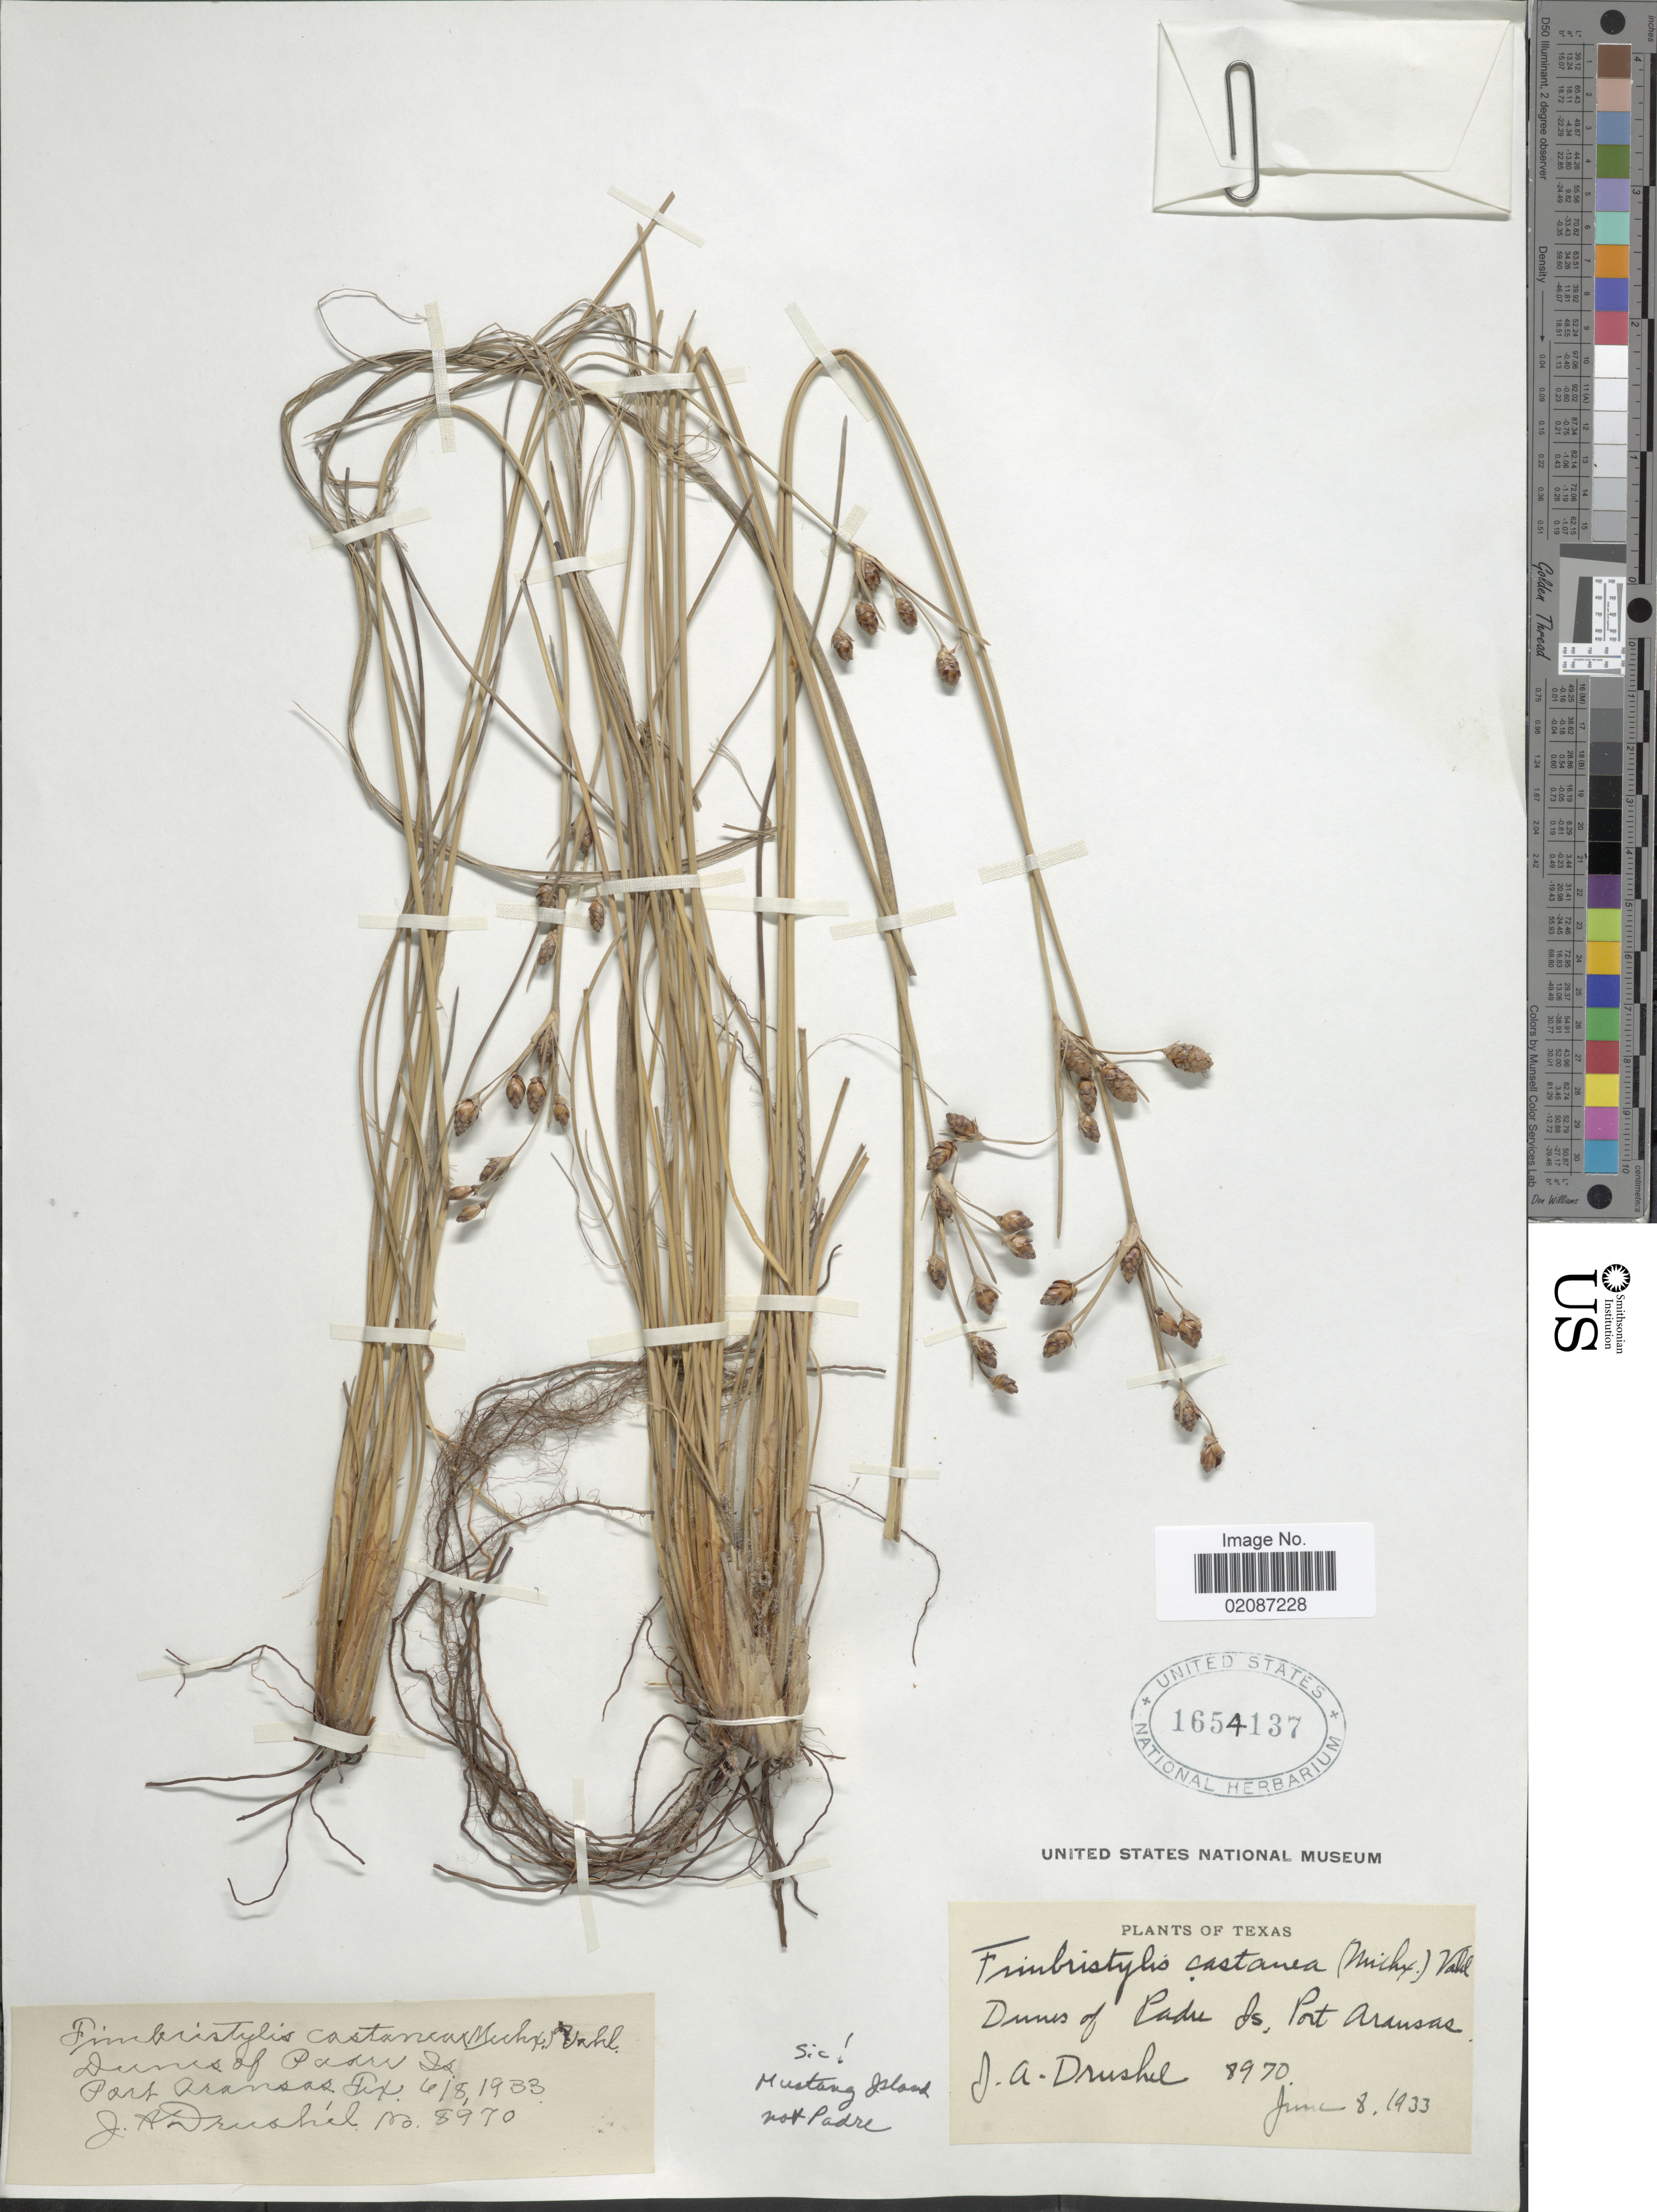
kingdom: Plantae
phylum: Tracheophyta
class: Liliopsida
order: Poales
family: Cyperaceae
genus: Fimbristylis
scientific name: Fimbristylis castanea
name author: (Michx.) Vahl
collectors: J. A. Drushel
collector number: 8970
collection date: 1933-06-08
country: United States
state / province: Texas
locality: Dunes of Padre Is, Port Aransas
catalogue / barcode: US 1654137